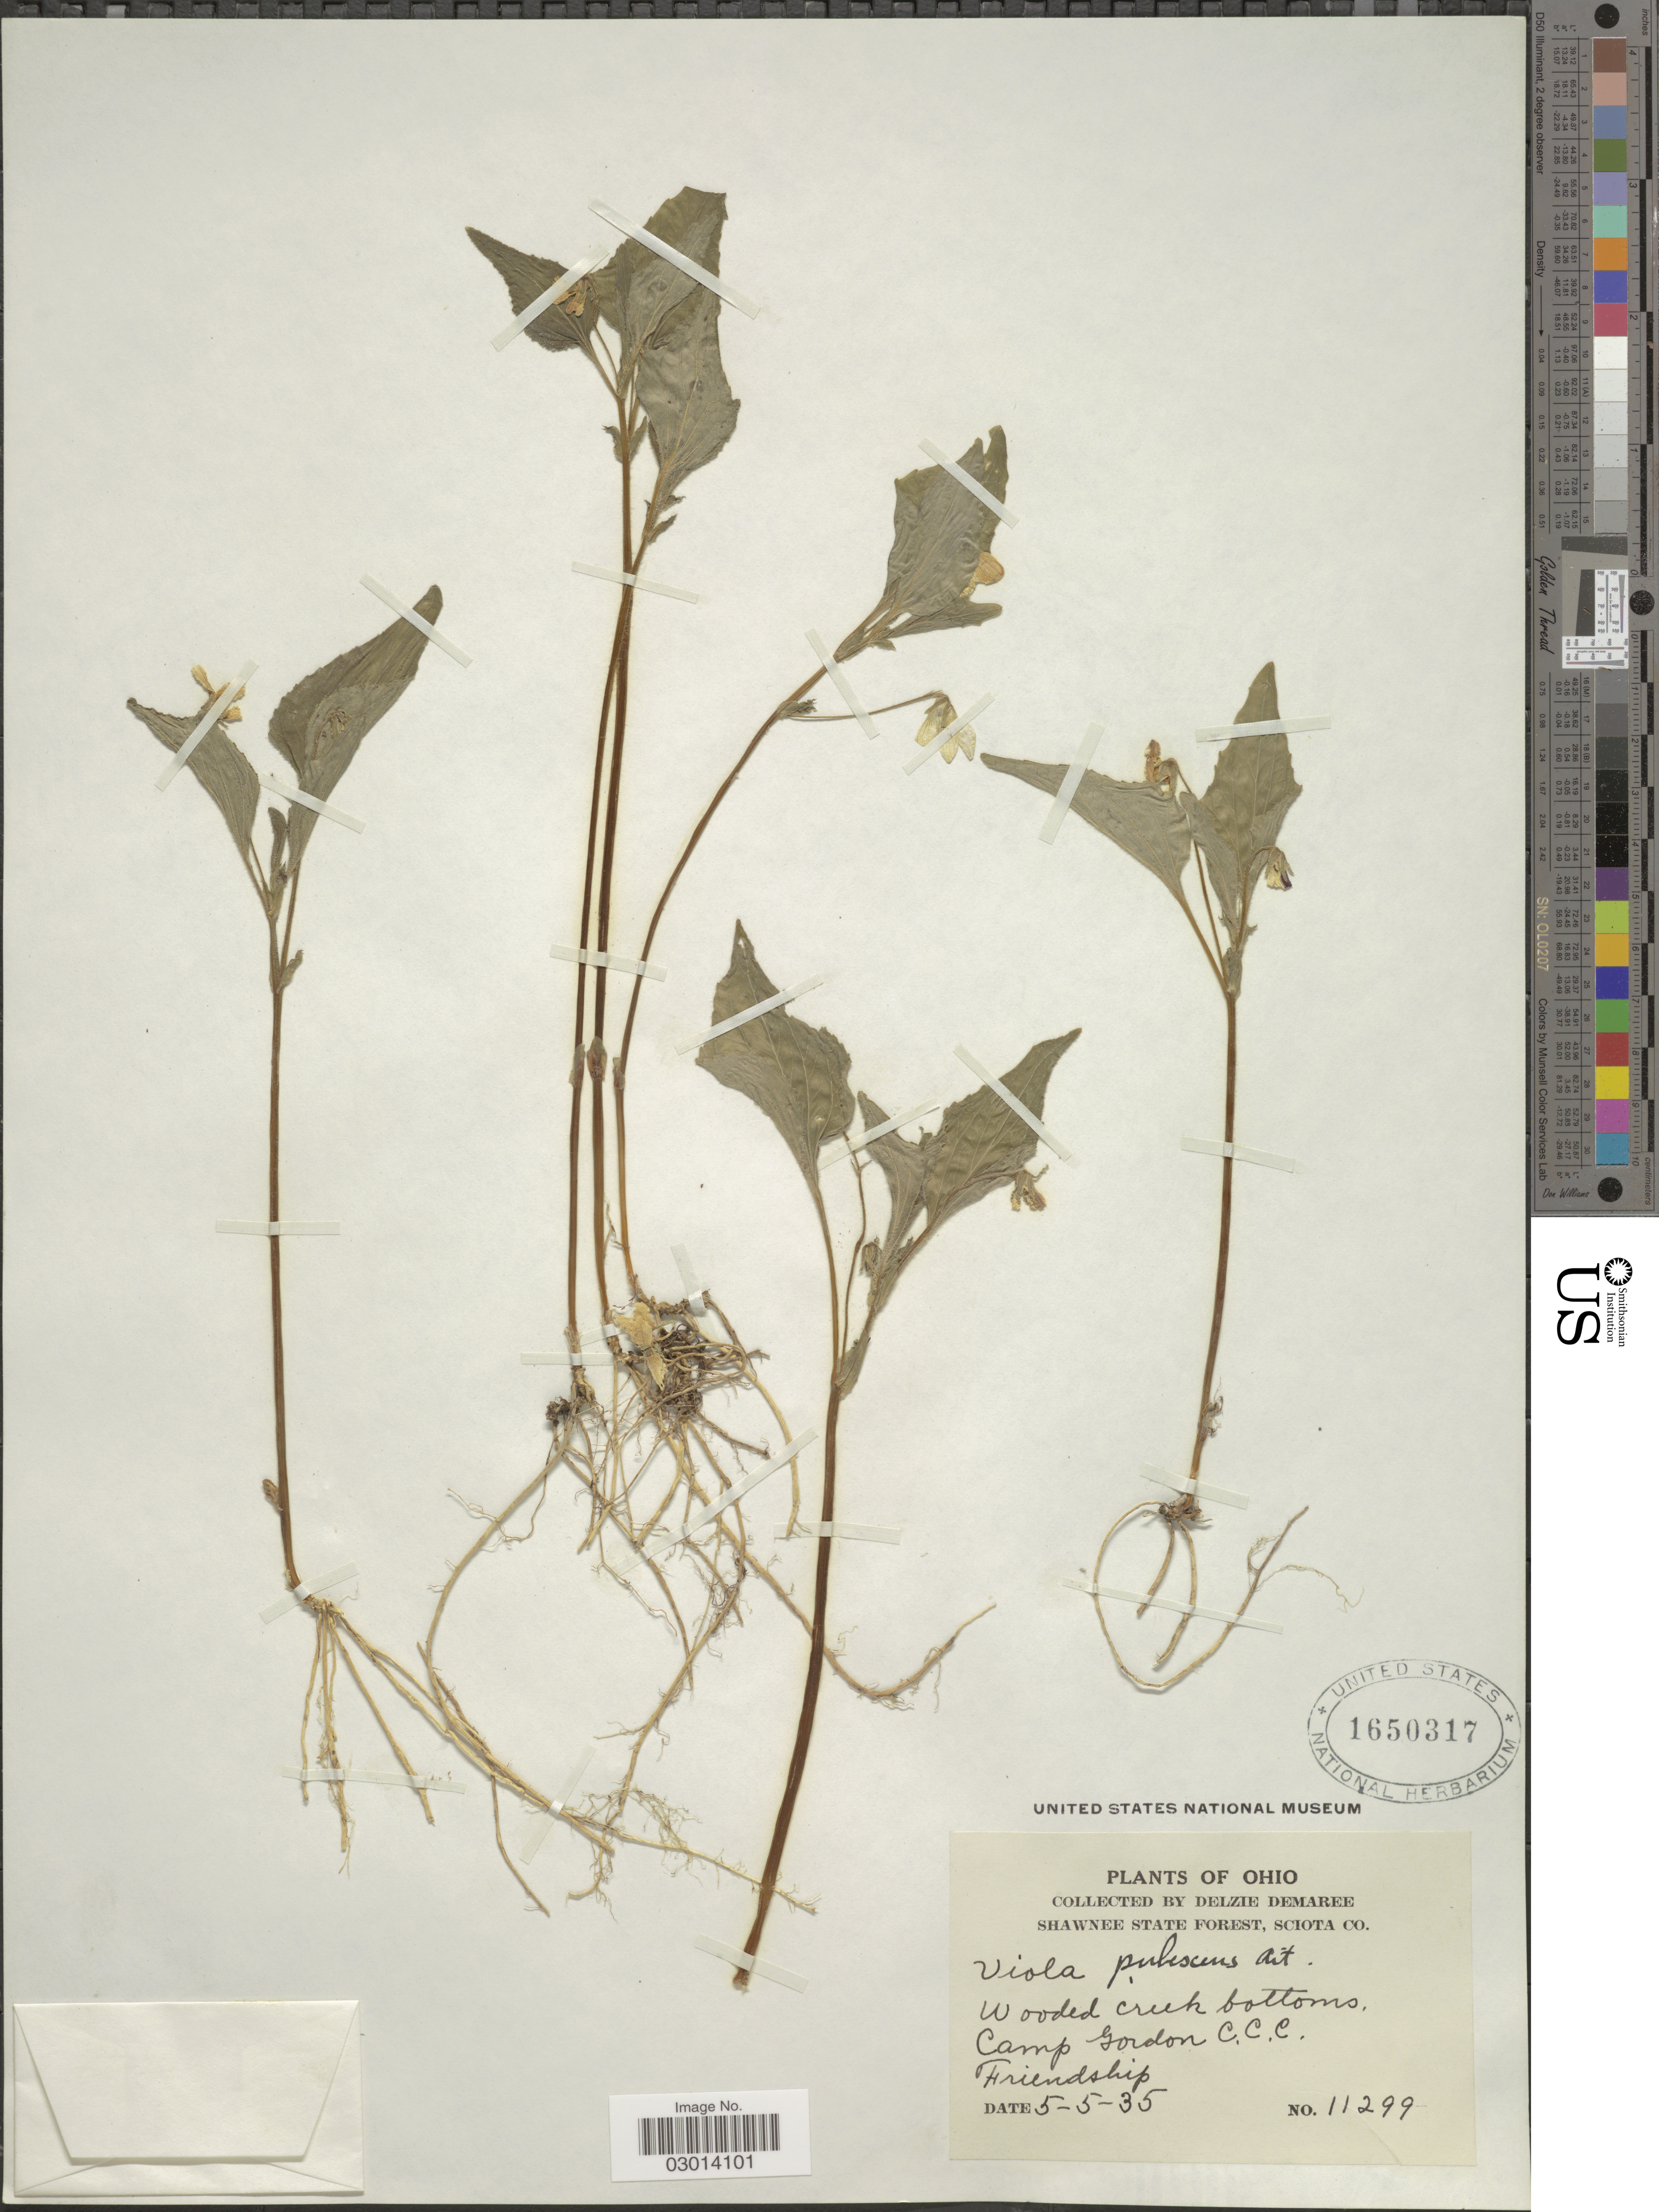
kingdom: Plantae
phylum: Tracheophyta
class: Magnoliopsida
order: Malpighiales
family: Violaceae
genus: Viola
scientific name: Viola pubescens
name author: Aiton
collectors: D. Demaree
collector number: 11299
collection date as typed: Transcribed d/m/y: 5/5/35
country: United States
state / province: Ohio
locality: Shawnee State Forest, Sciota Co. Wooded creek bottoms. Camp Gordon C.C.C. Friendship.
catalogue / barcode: US 1650317